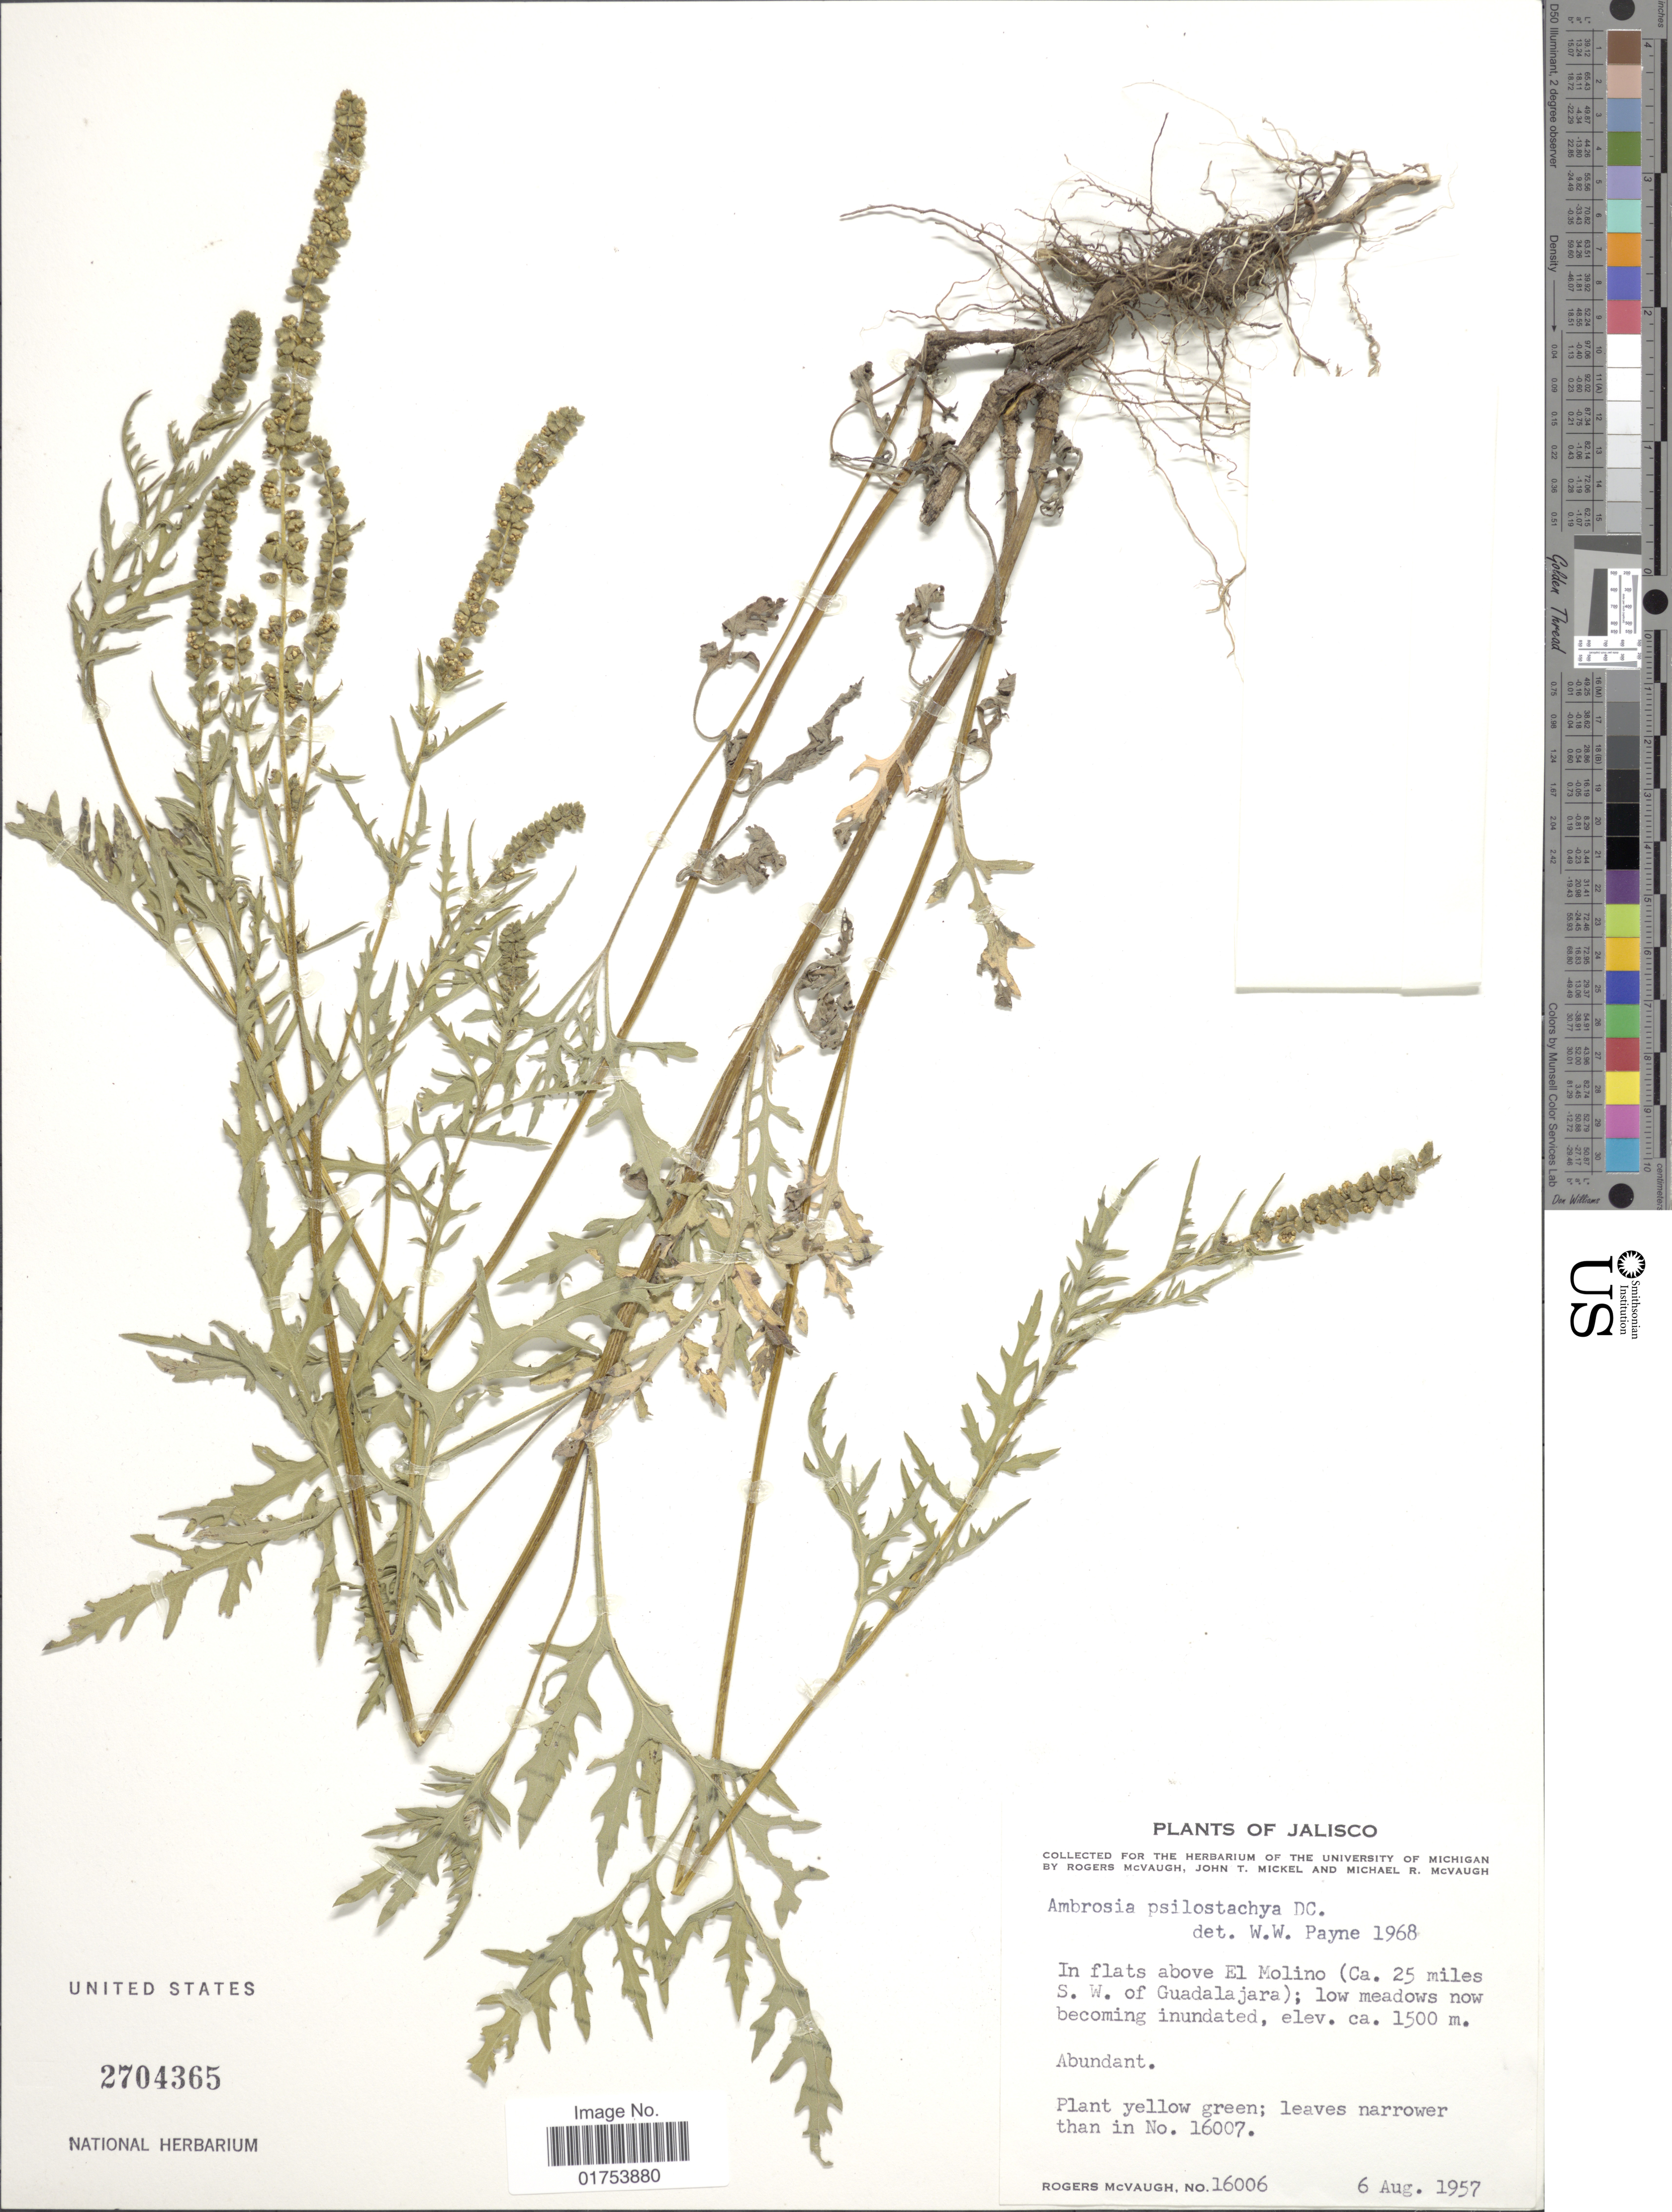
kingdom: Plantae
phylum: Tracheophyta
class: Magnoliopsida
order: Asterales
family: Asteraceae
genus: Ambrosia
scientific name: Ambrosia psilostachya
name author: DC.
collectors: R. McVaugh, J. T. Mickel & M. R. McVaugh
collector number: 16006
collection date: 1957-08-06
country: Mexico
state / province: Jalisco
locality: In flats above El Molino (Ca. 25 miles S.W. of Guadalajara)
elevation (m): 1500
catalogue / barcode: US 2704365